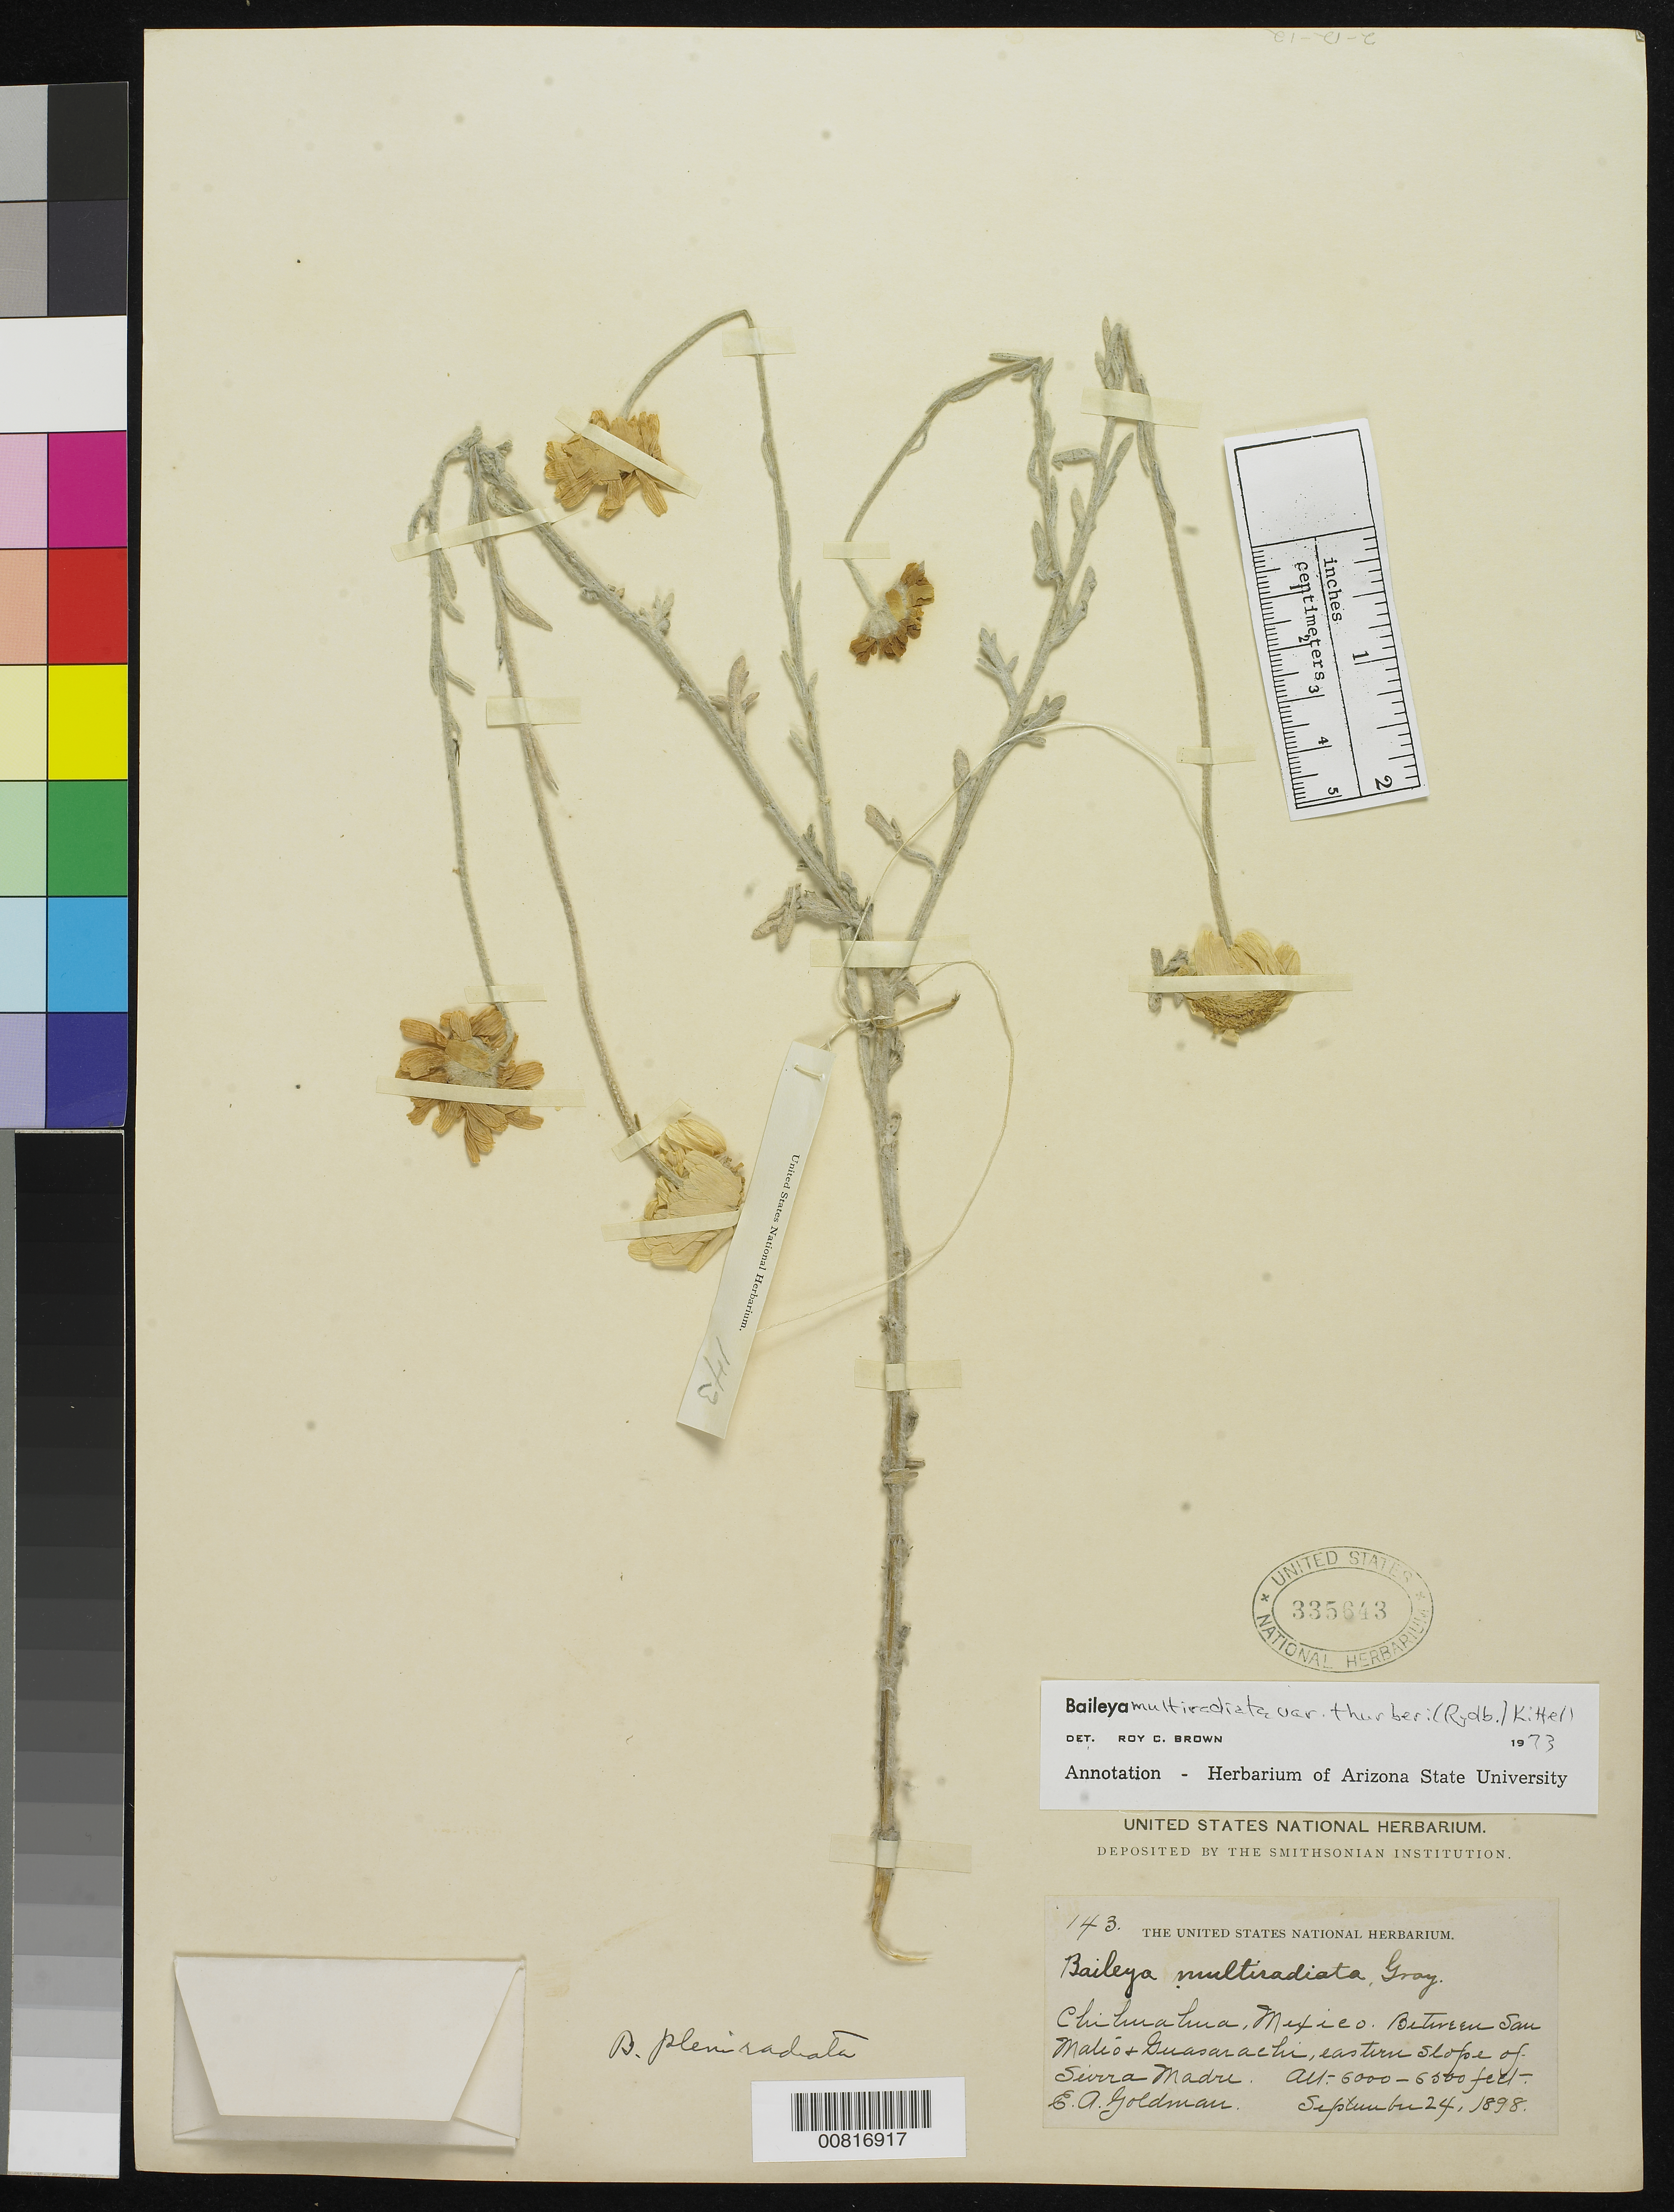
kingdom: Plantae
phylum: Tracheophyta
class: Magnoliopsida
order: Asterales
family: Asteraceae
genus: Baileya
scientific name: Baileya multiradiata var. thurberi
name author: (Rydb.) Kittell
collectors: E. A. Goldman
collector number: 143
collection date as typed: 24 Sep 1898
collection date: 1898-09-24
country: Mexico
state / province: Chihuahua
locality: Between San Mateo and Guasarachi, eastern slope of the Sierra Madre.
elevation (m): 1829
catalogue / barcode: US 335643